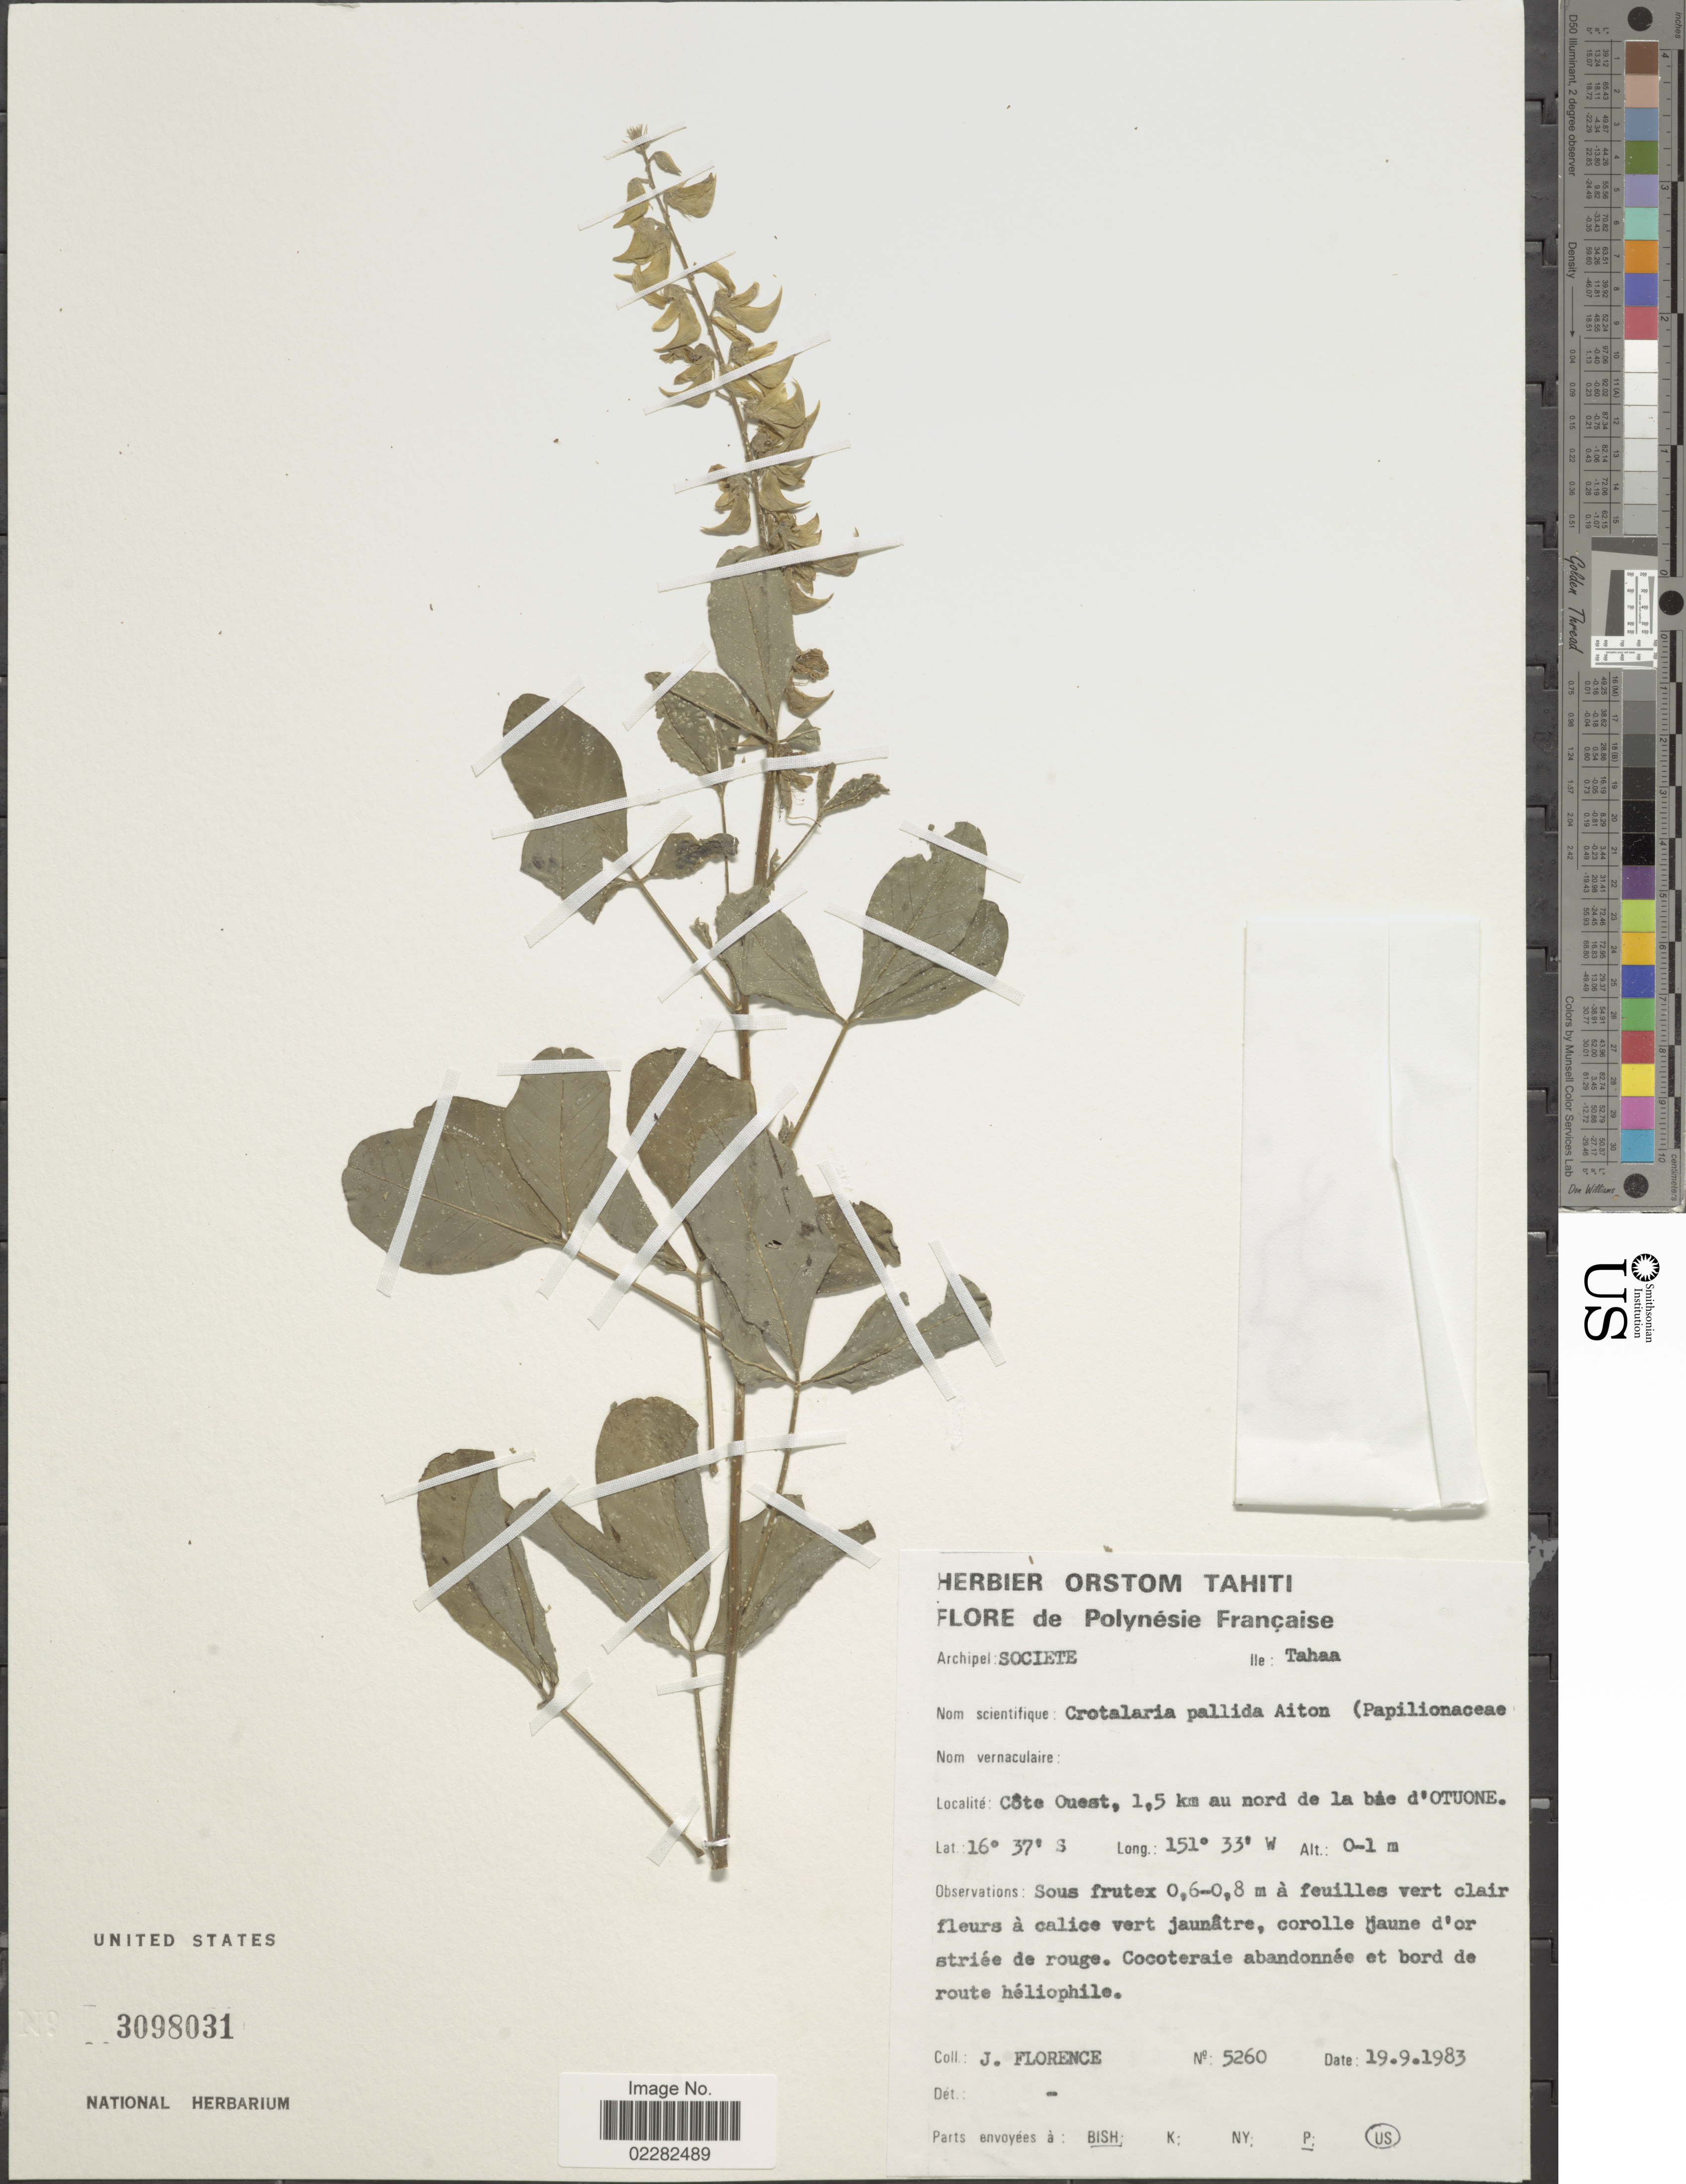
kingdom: Plantae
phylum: Tracheophyta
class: Magnoliopsida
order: Fabales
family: Fabaceae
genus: Crotalaria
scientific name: Crotalaria pallida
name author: Aiton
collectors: J. Florence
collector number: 5260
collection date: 1983-09-19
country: French Polynesia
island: Tahaa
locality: Archipel: Societe, Ile: Tahaa, Cote Ouest, 1,5 km au nord de la bae d'Otuone.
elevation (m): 0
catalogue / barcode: US 3098031